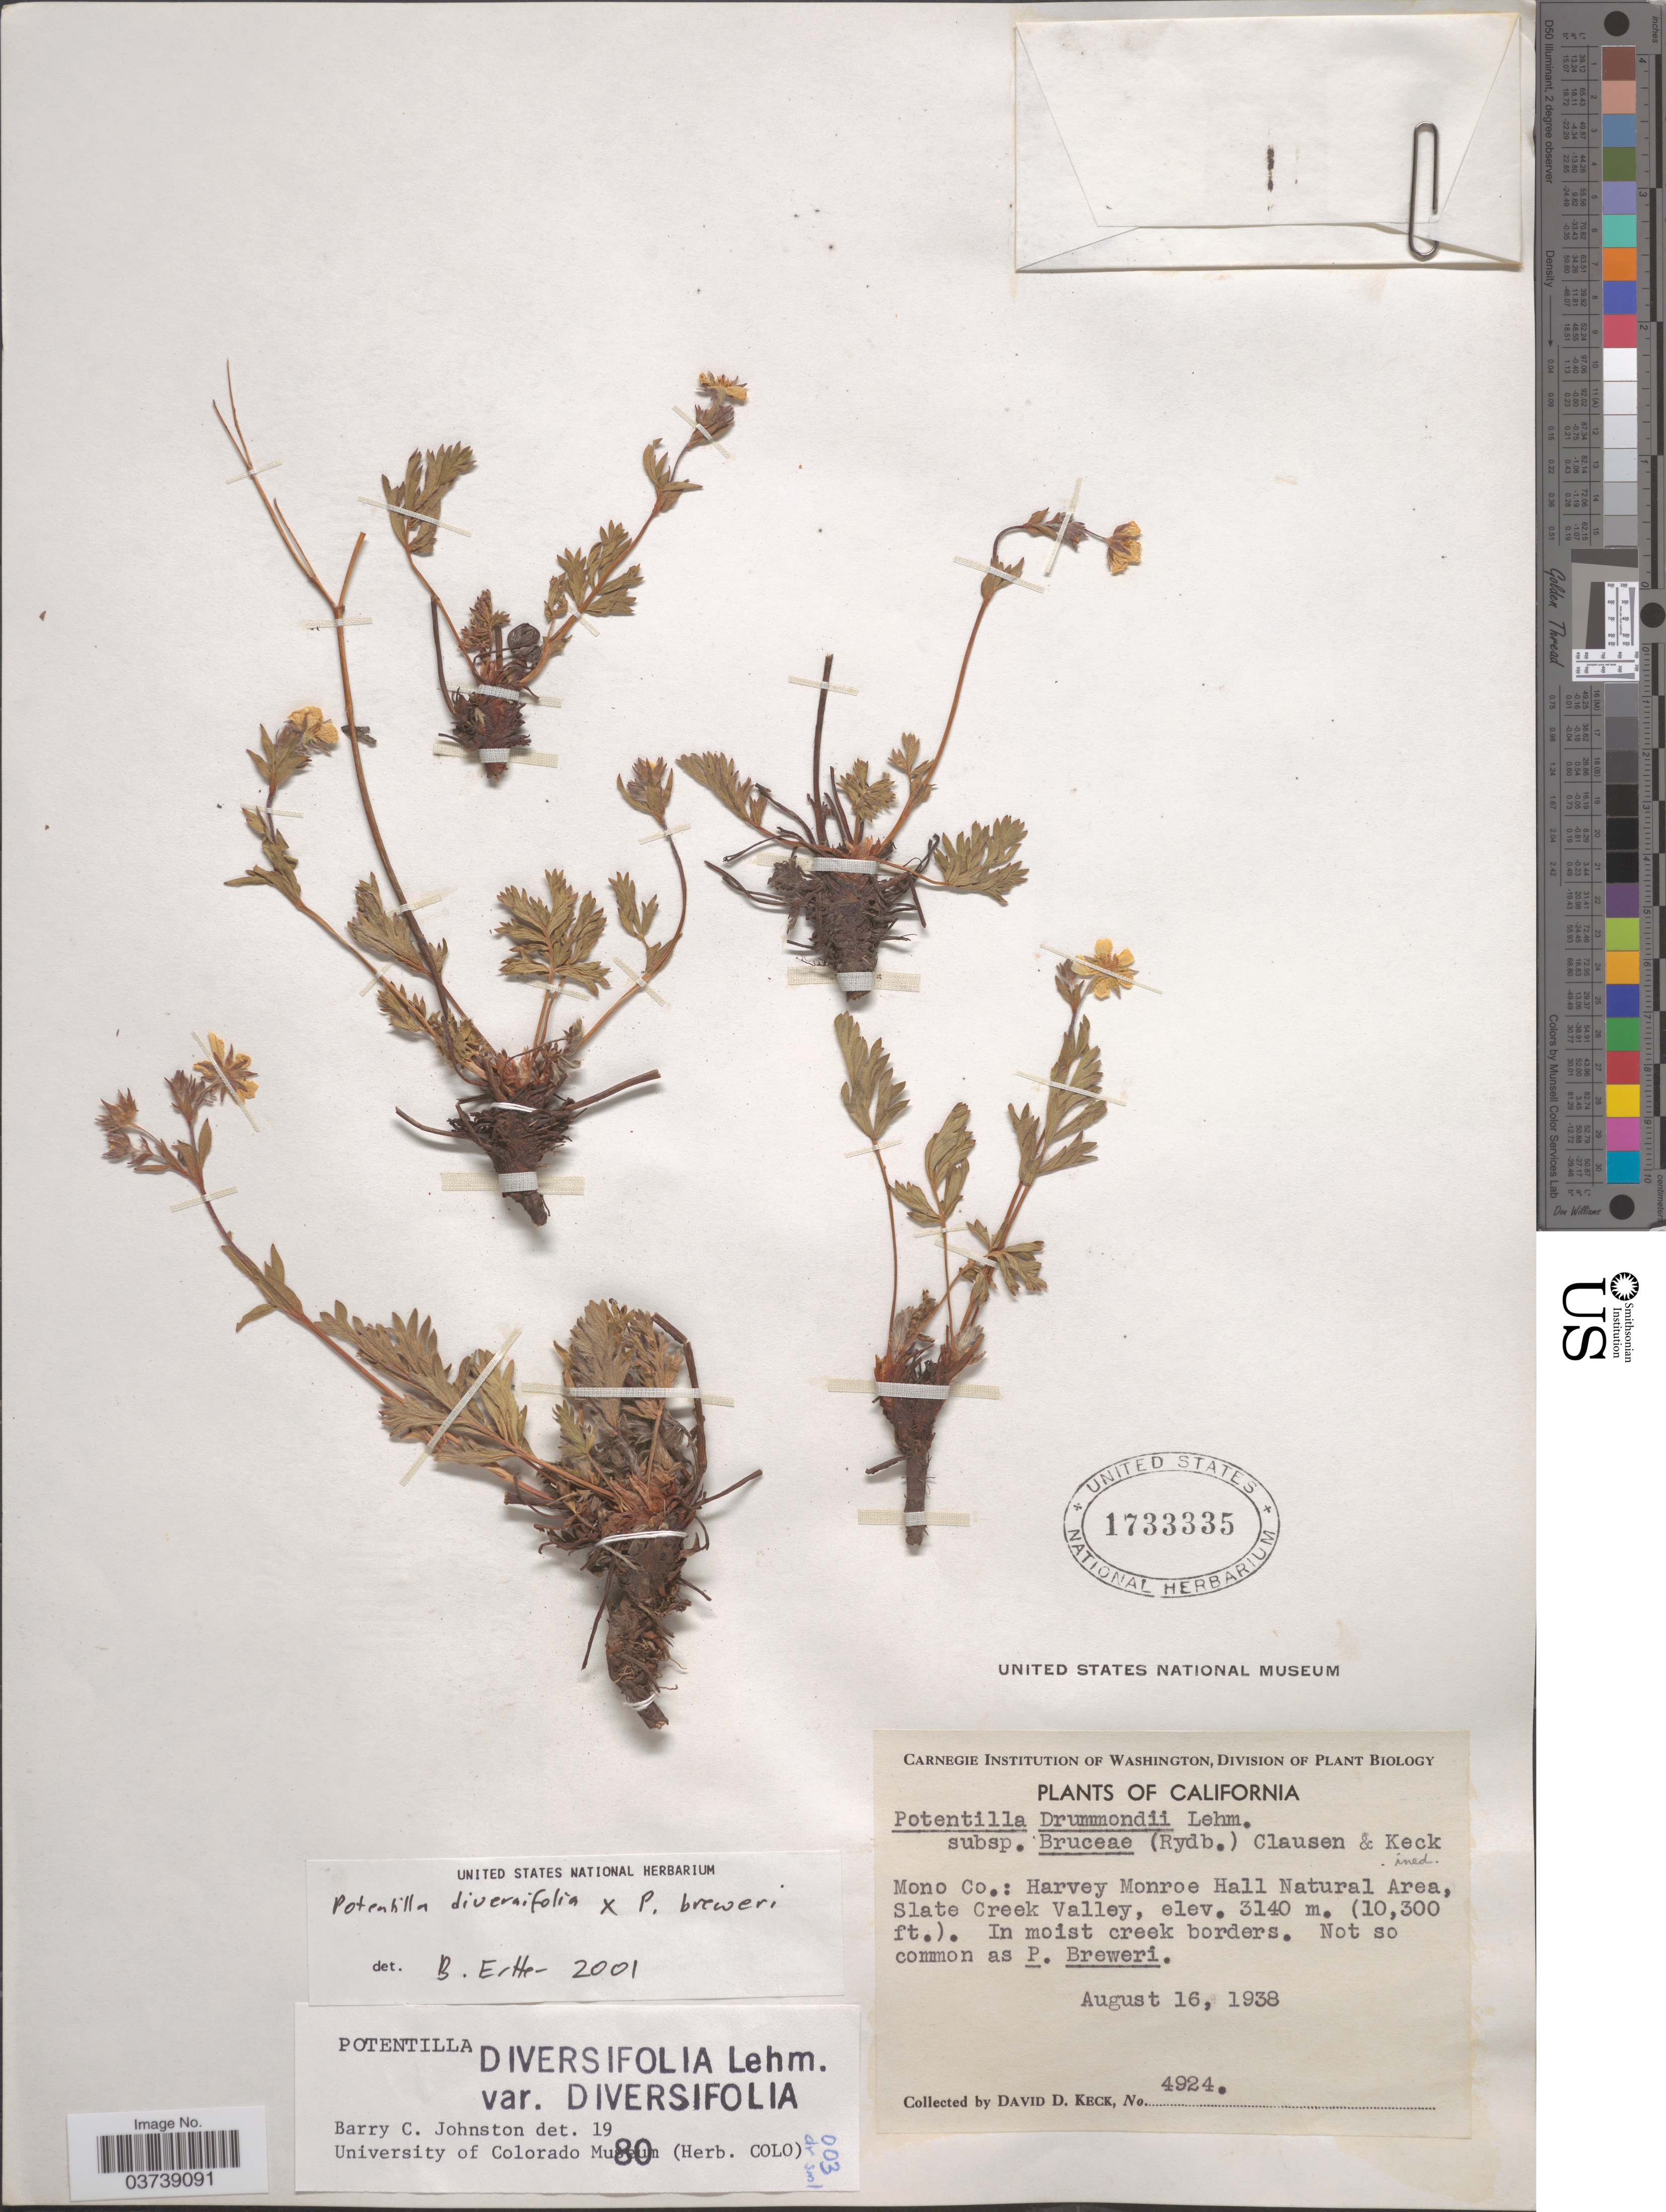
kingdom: Plantae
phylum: Tracheophyta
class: Magnoliopsida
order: Rosales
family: Rosaceae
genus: Potentilla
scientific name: Potentilla diversifolia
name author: Lehm.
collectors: D. D. Keck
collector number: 4924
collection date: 1938-08-16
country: United States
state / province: California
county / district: Mono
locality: Mono Co.: Harvey Monroe Hall Natural Area, Slate Creek Valley.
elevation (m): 3140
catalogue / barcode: US 1733335